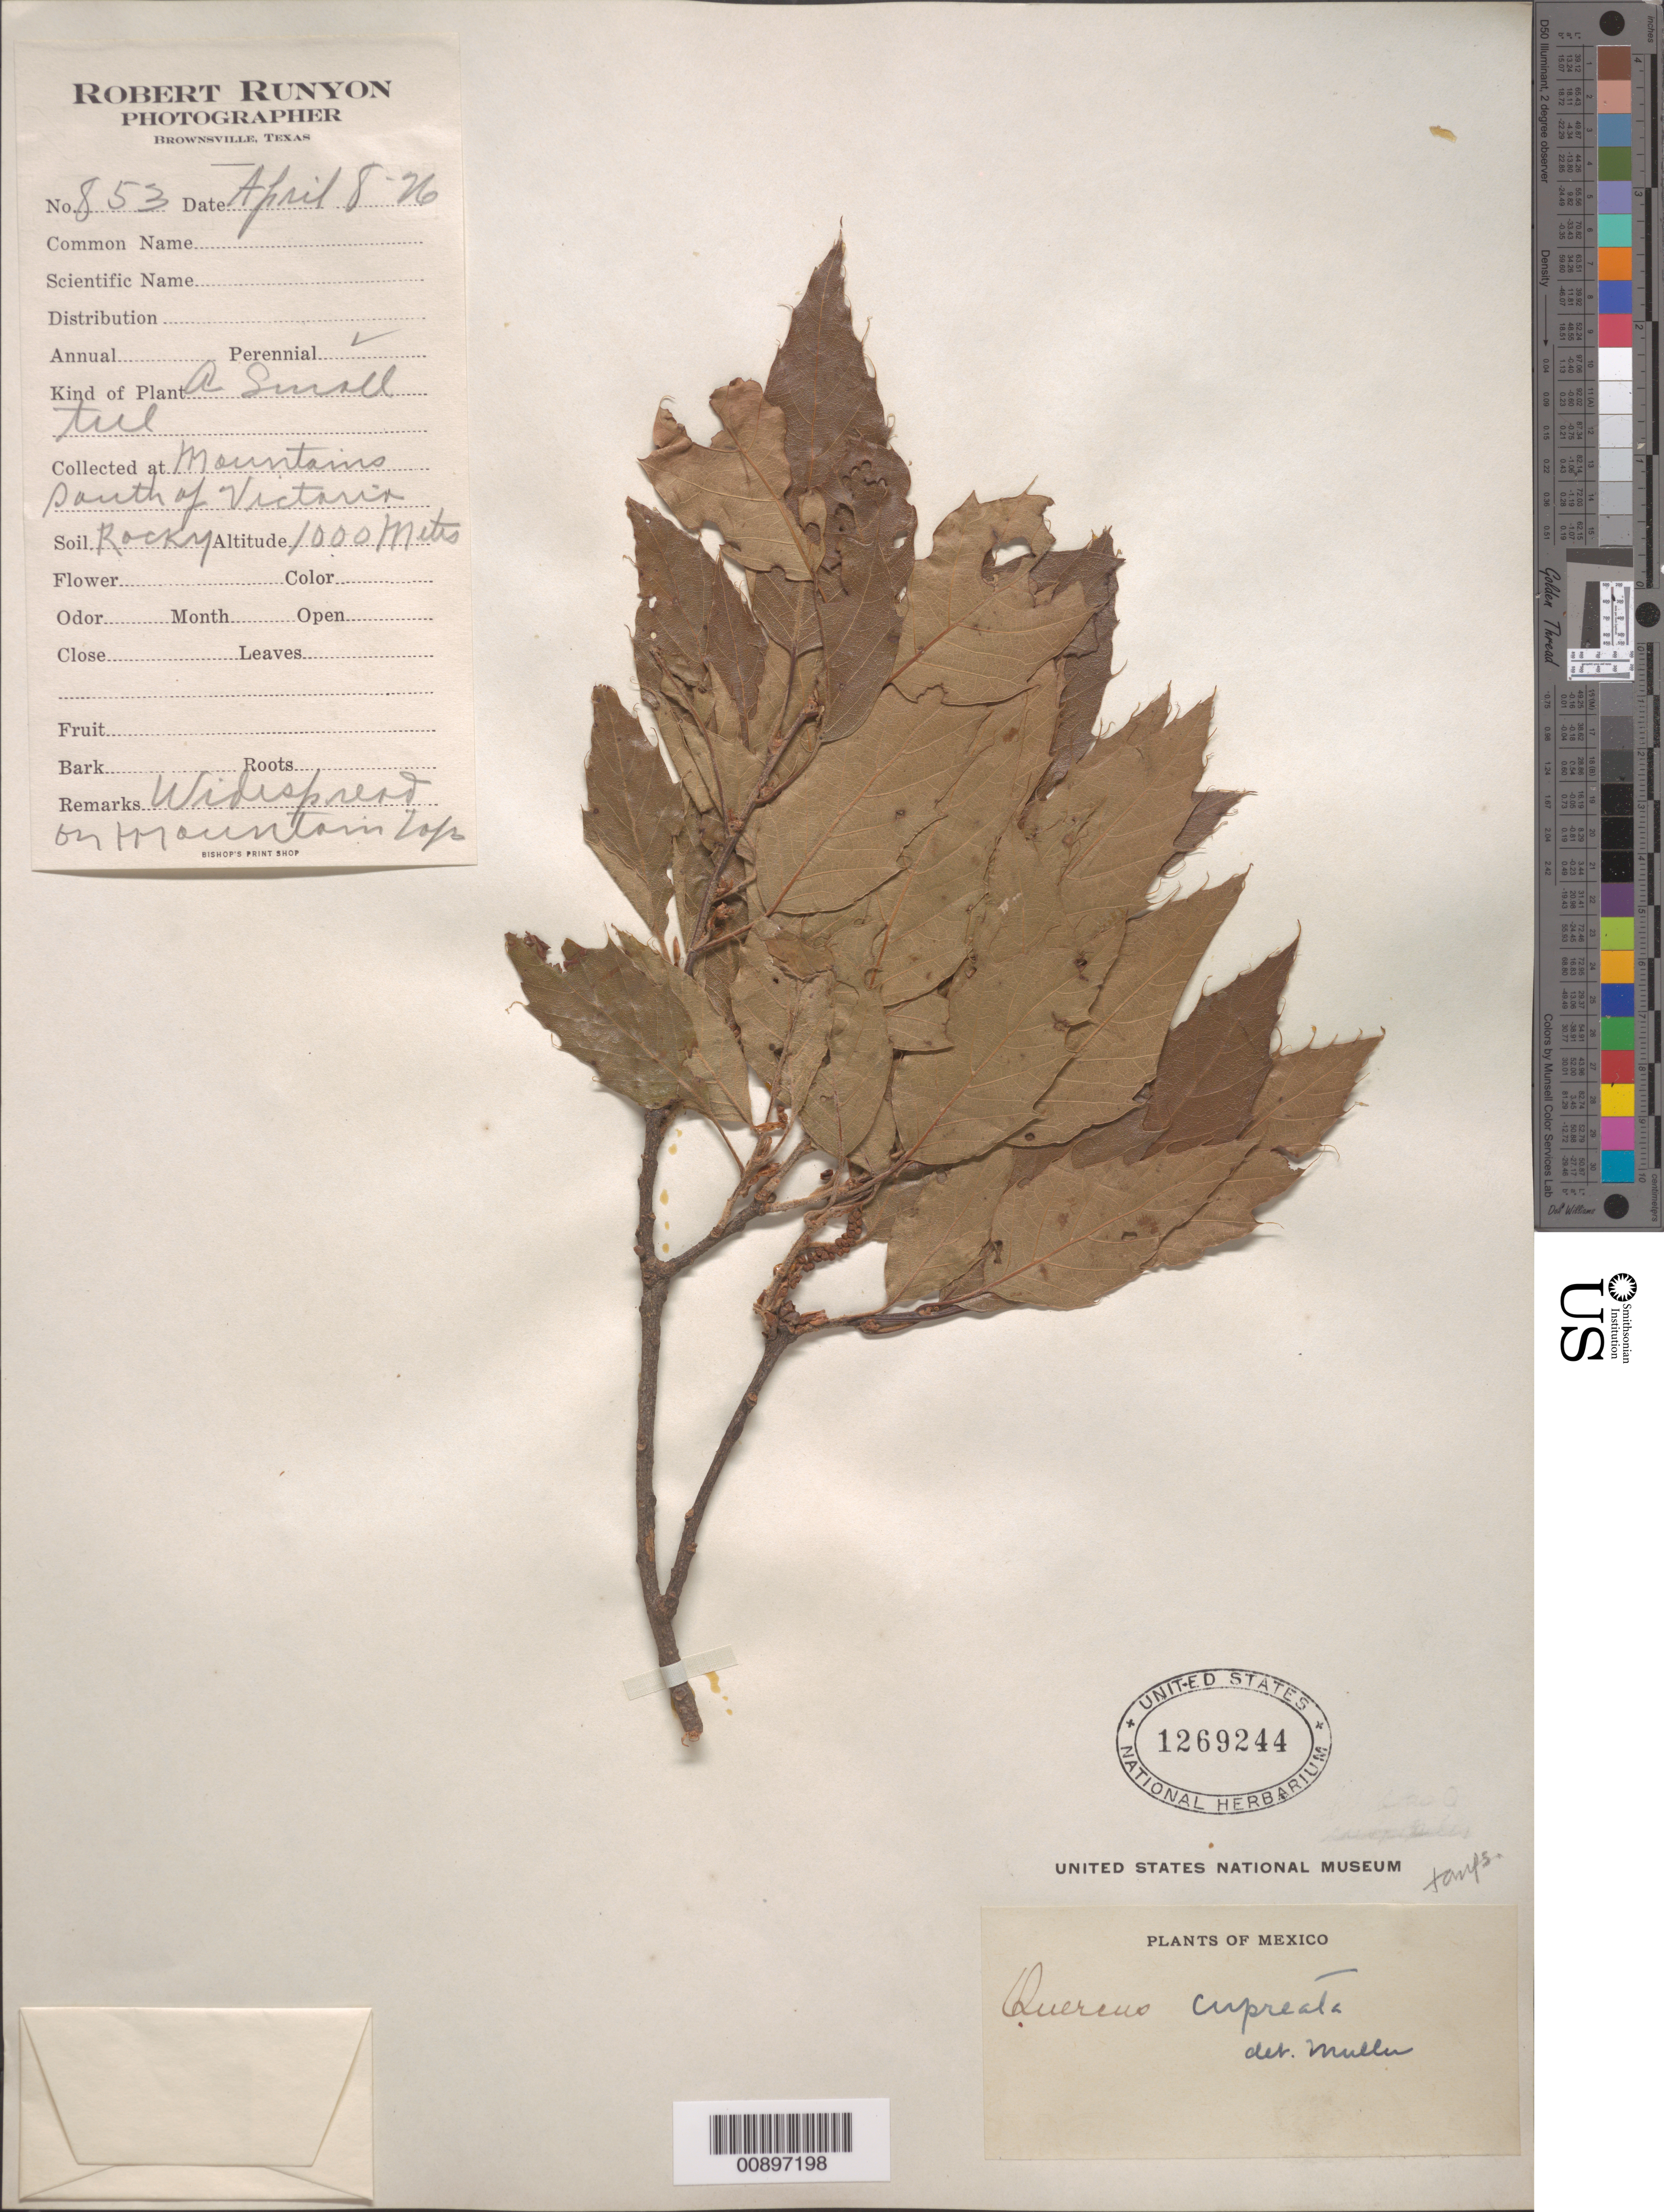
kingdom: Plantae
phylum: Tracheophyta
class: Magnoliopsida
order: Fagales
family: Fagaceae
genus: Quercus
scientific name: Quercus cupreata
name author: Trel. & C.H. Mull.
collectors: R. Runyon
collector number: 853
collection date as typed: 08 Apr 1926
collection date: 1926-04-08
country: Mexico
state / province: Tamaulipas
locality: Mountains south of Victoria, Tamaulipas.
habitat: Rocky soil.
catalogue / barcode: US 1269244